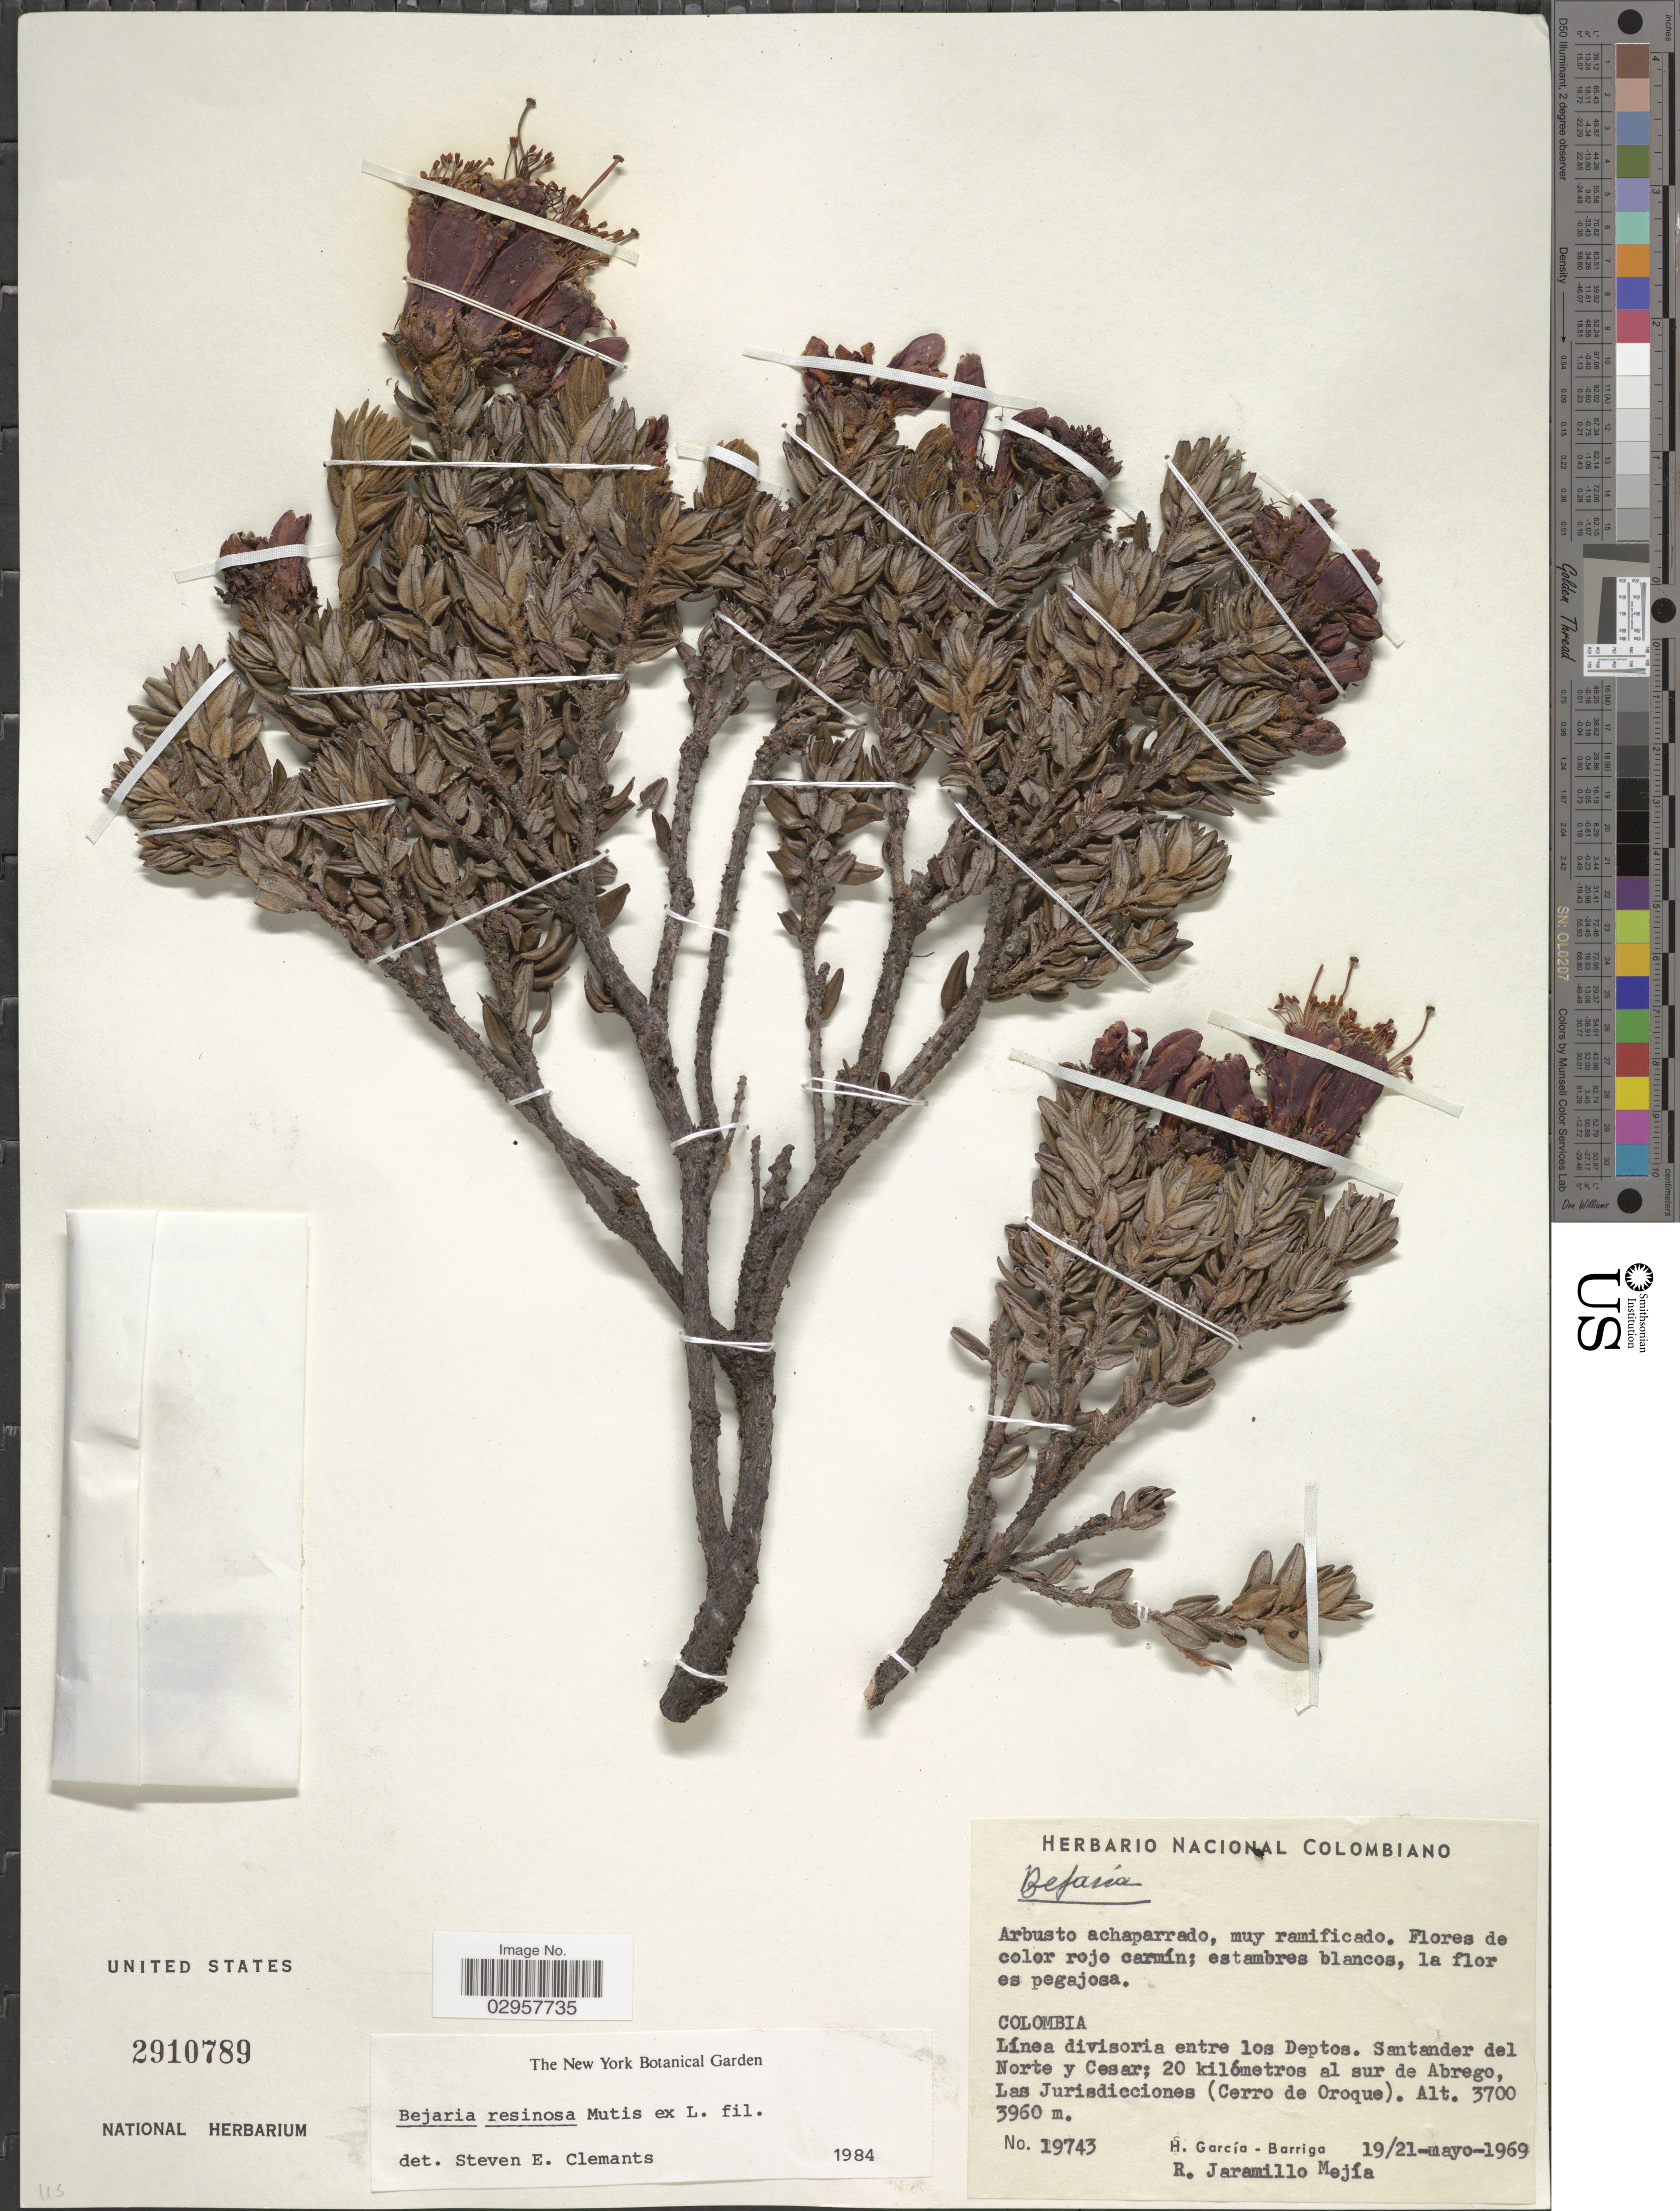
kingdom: Plantae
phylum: Tracheophyta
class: Magnoliopsida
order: Ericales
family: Ericaceae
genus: Befaria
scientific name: Befaria resinosa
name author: Mutis ex L. f.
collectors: H. García Barriga & R. Jaramillo M.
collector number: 19743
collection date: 1969-05-19/1969-05-21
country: Colombia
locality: Línea divisoria entre les Deptos. Santander del Norte y Cesar; 20 kilómetros al sur de Abrego, Las Jurisdicciones (Cerro de Oroque).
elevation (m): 3700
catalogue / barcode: US 2910789